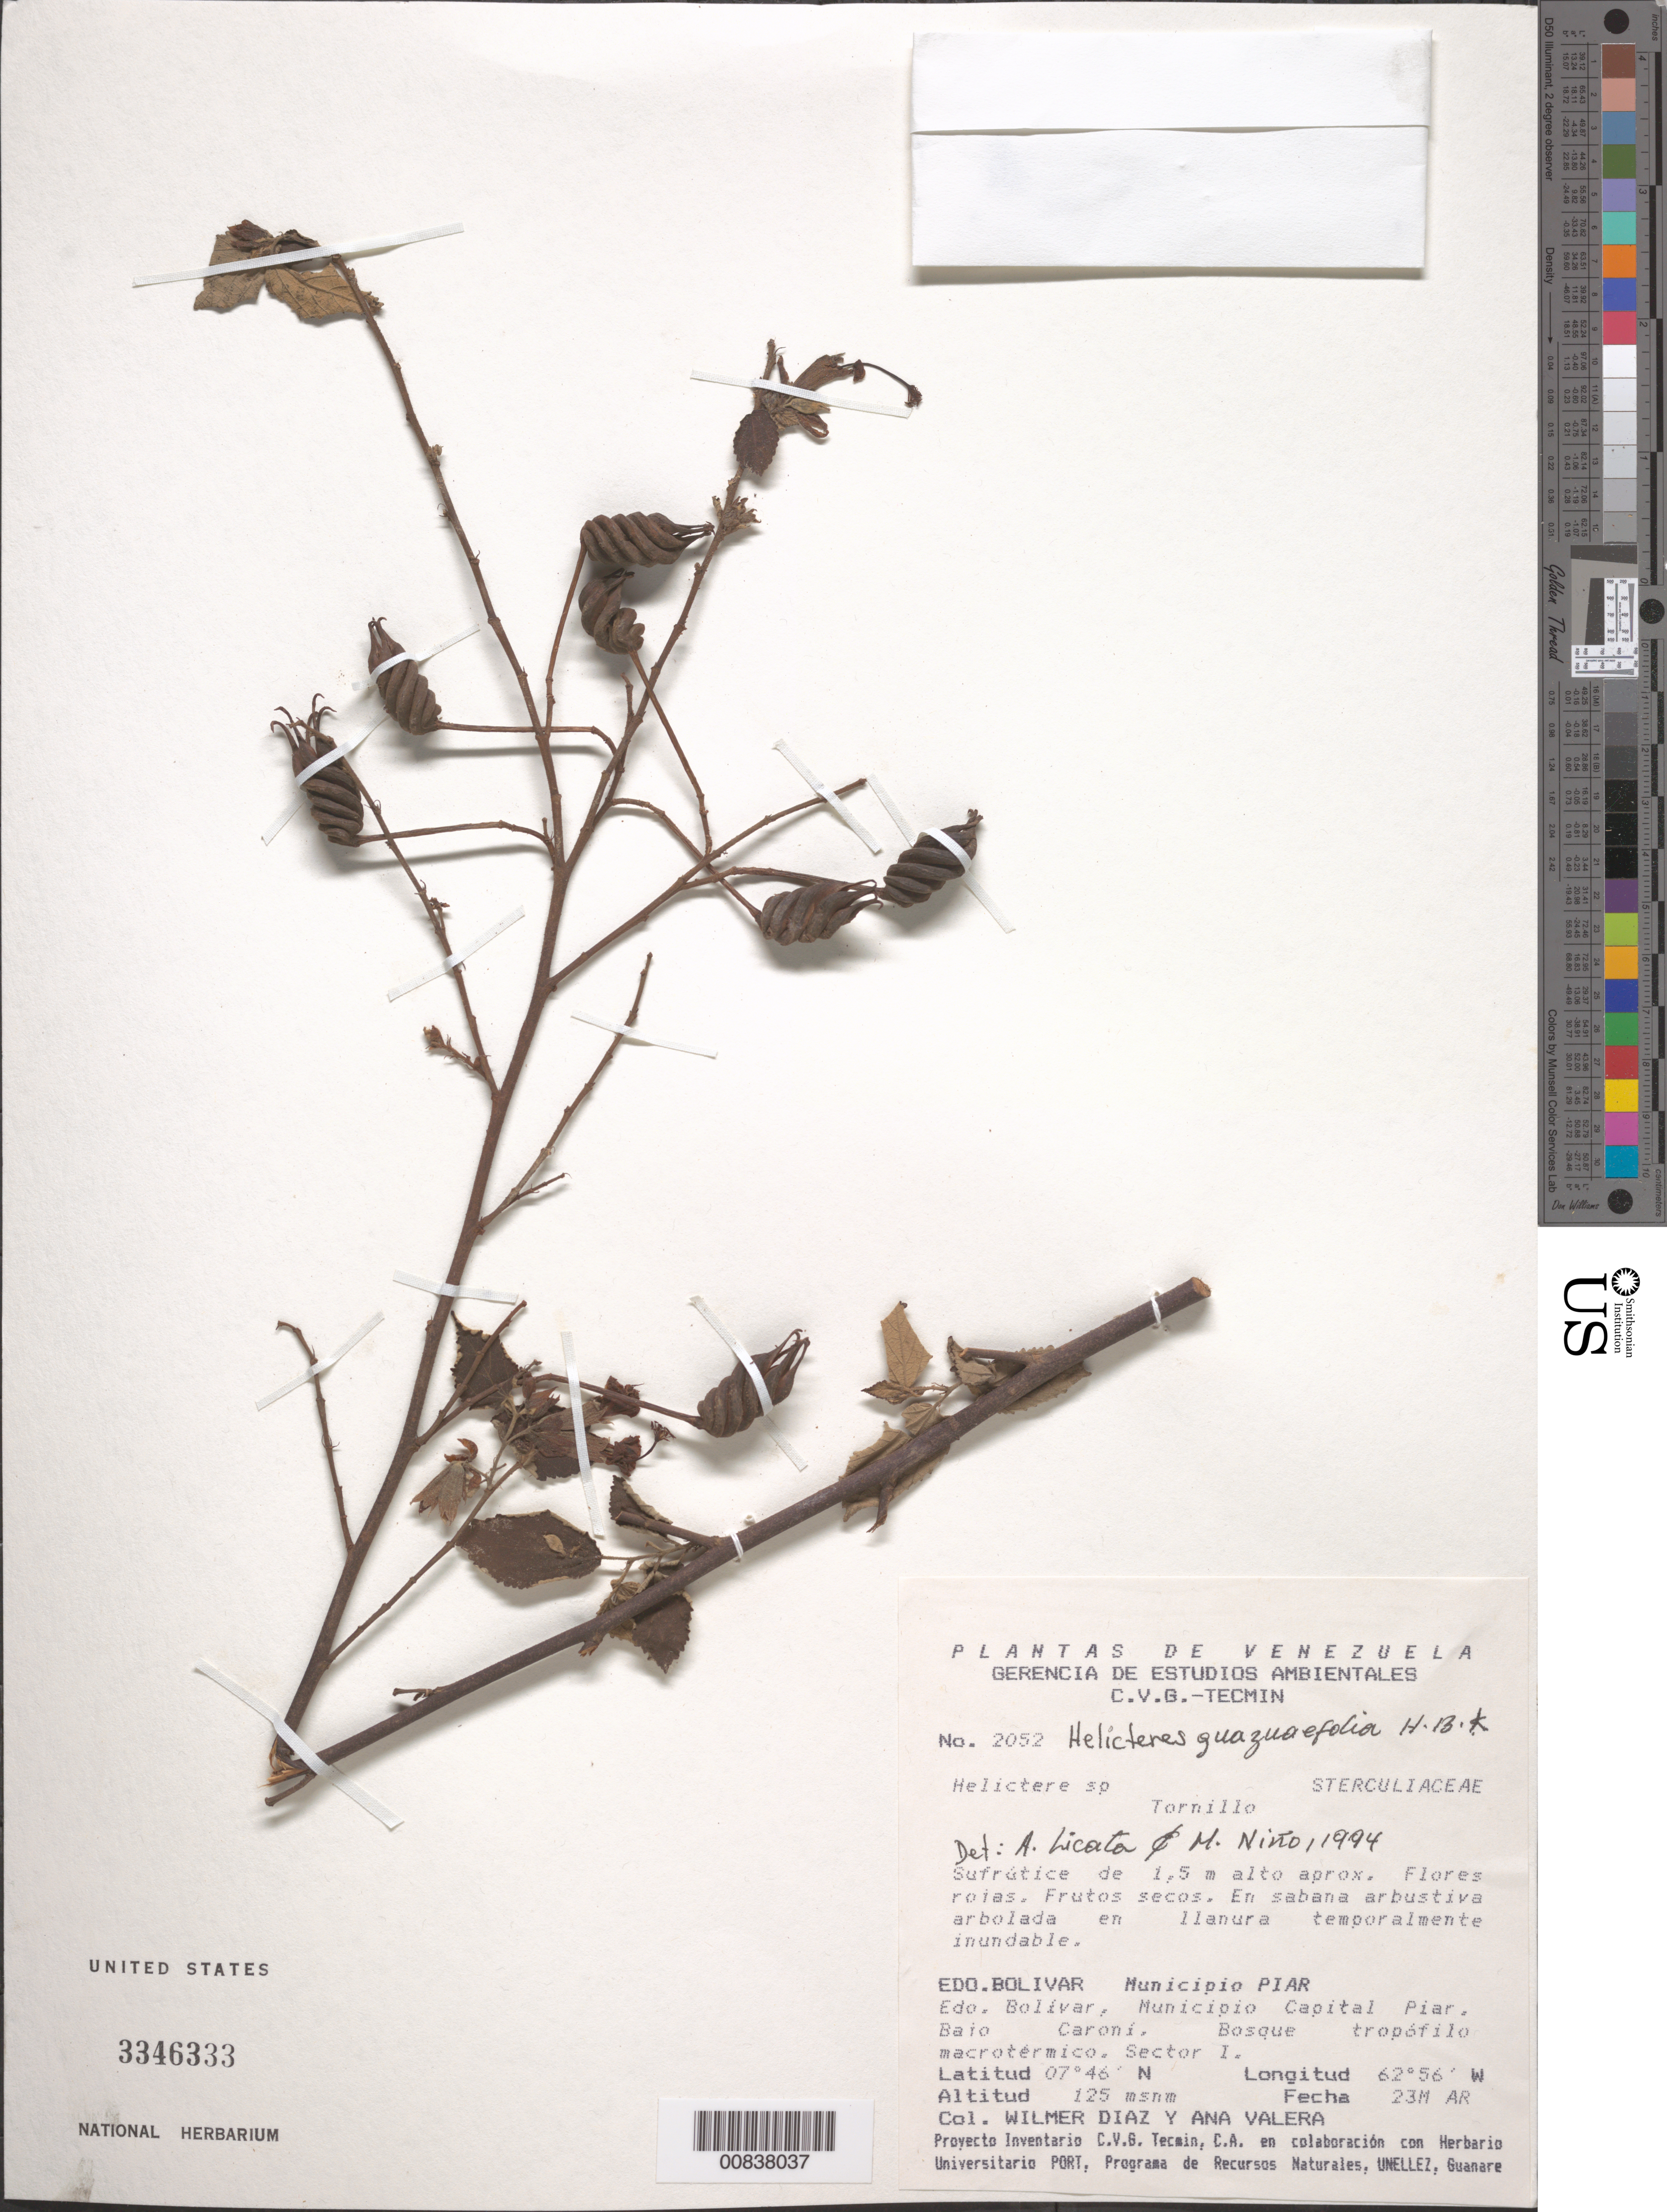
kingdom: Plantae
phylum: Tracheophyta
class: Magnoliopsida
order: Malvales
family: Malvaceae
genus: Helicteres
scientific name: Helicteres guazumifolia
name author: Kunth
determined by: Licata, A.; Niño, S. M.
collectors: W. Díaz P. & A. Valera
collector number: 2052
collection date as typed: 23-Mar-94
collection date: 1994-03-23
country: Venezuela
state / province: Bolívar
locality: Mun. Piar, Mun. Capital Piar, Bajo Caroní, Sector I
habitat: Sabana arbustiva arbolada en llanura termporalemente inundable; bosque tropofilo macrotermico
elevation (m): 125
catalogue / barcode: US 3346333